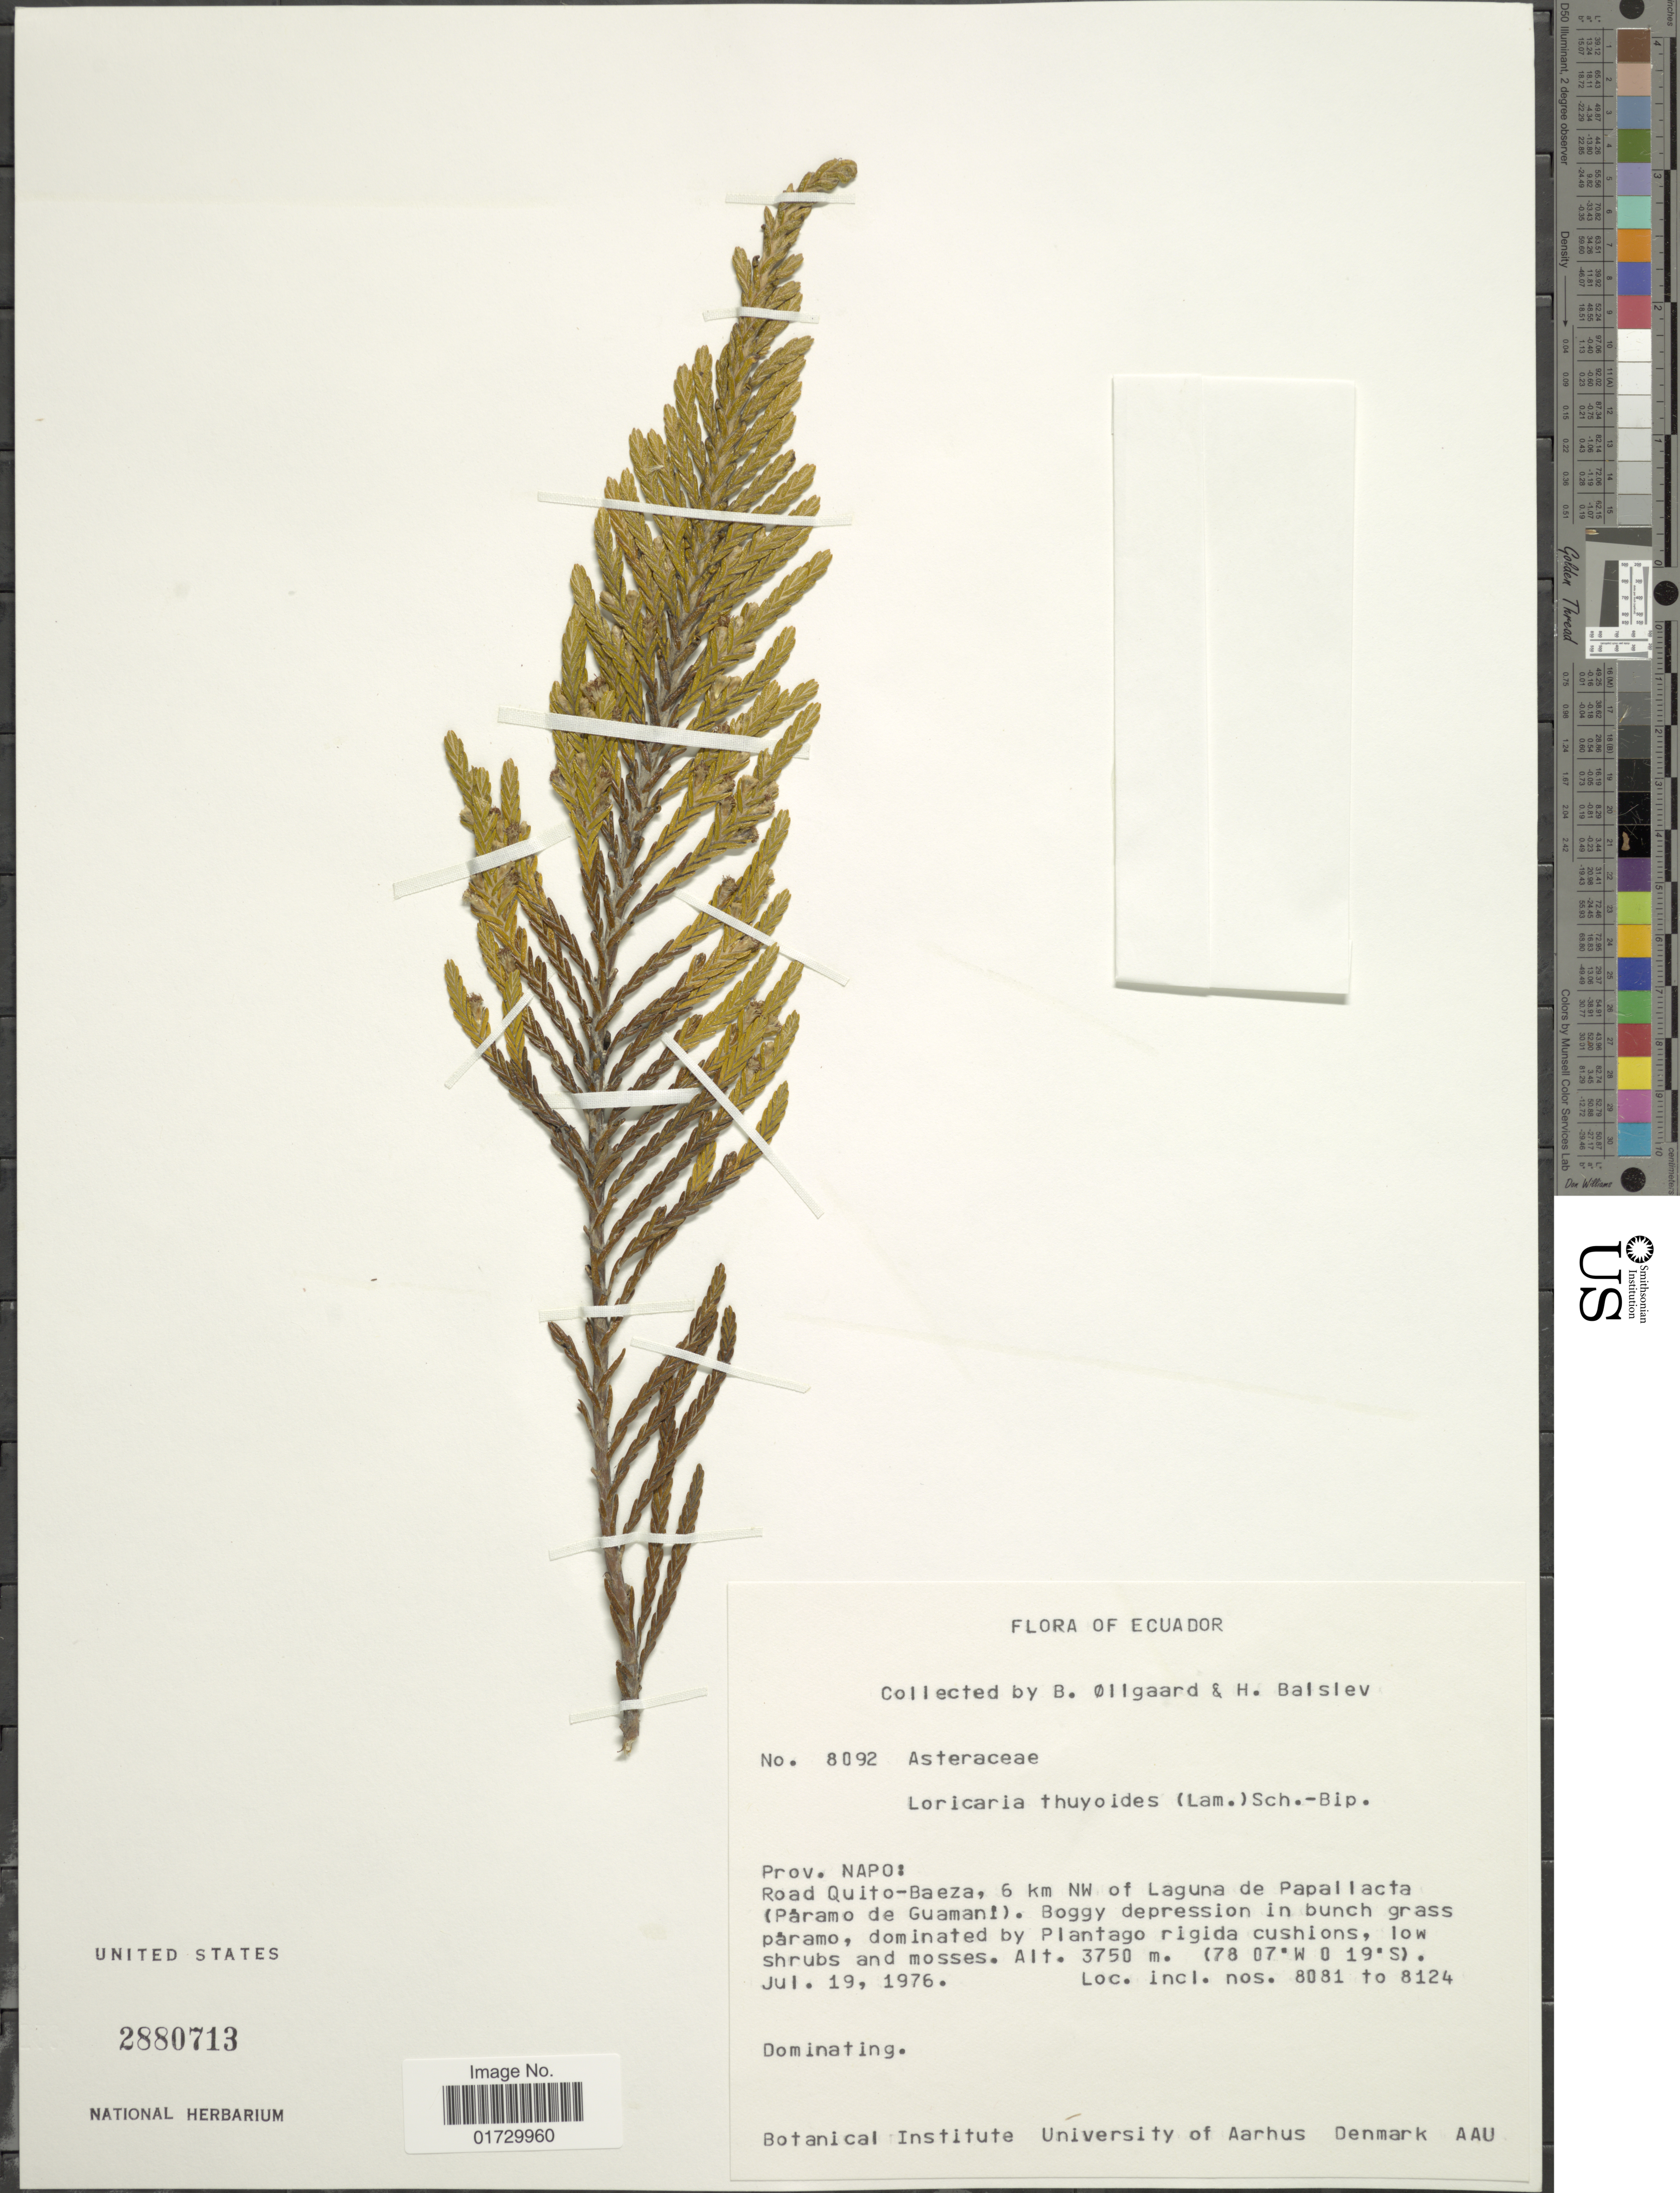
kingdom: Plantae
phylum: Tracheophyta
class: Magnoliopsida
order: Asterales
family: Asteraceae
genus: Loricaria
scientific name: Loricaria thuyoides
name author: (Lam.) Sch. Bip.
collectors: B. Øllgaard & H. Balslev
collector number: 8092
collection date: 1976-07-19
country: Ecuador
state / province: Napo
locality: Road Quito-Baeza, 6 km NW of Laguna de Papallacta (Paramo de Guamani)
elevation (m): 3750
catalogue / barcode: US 2880713